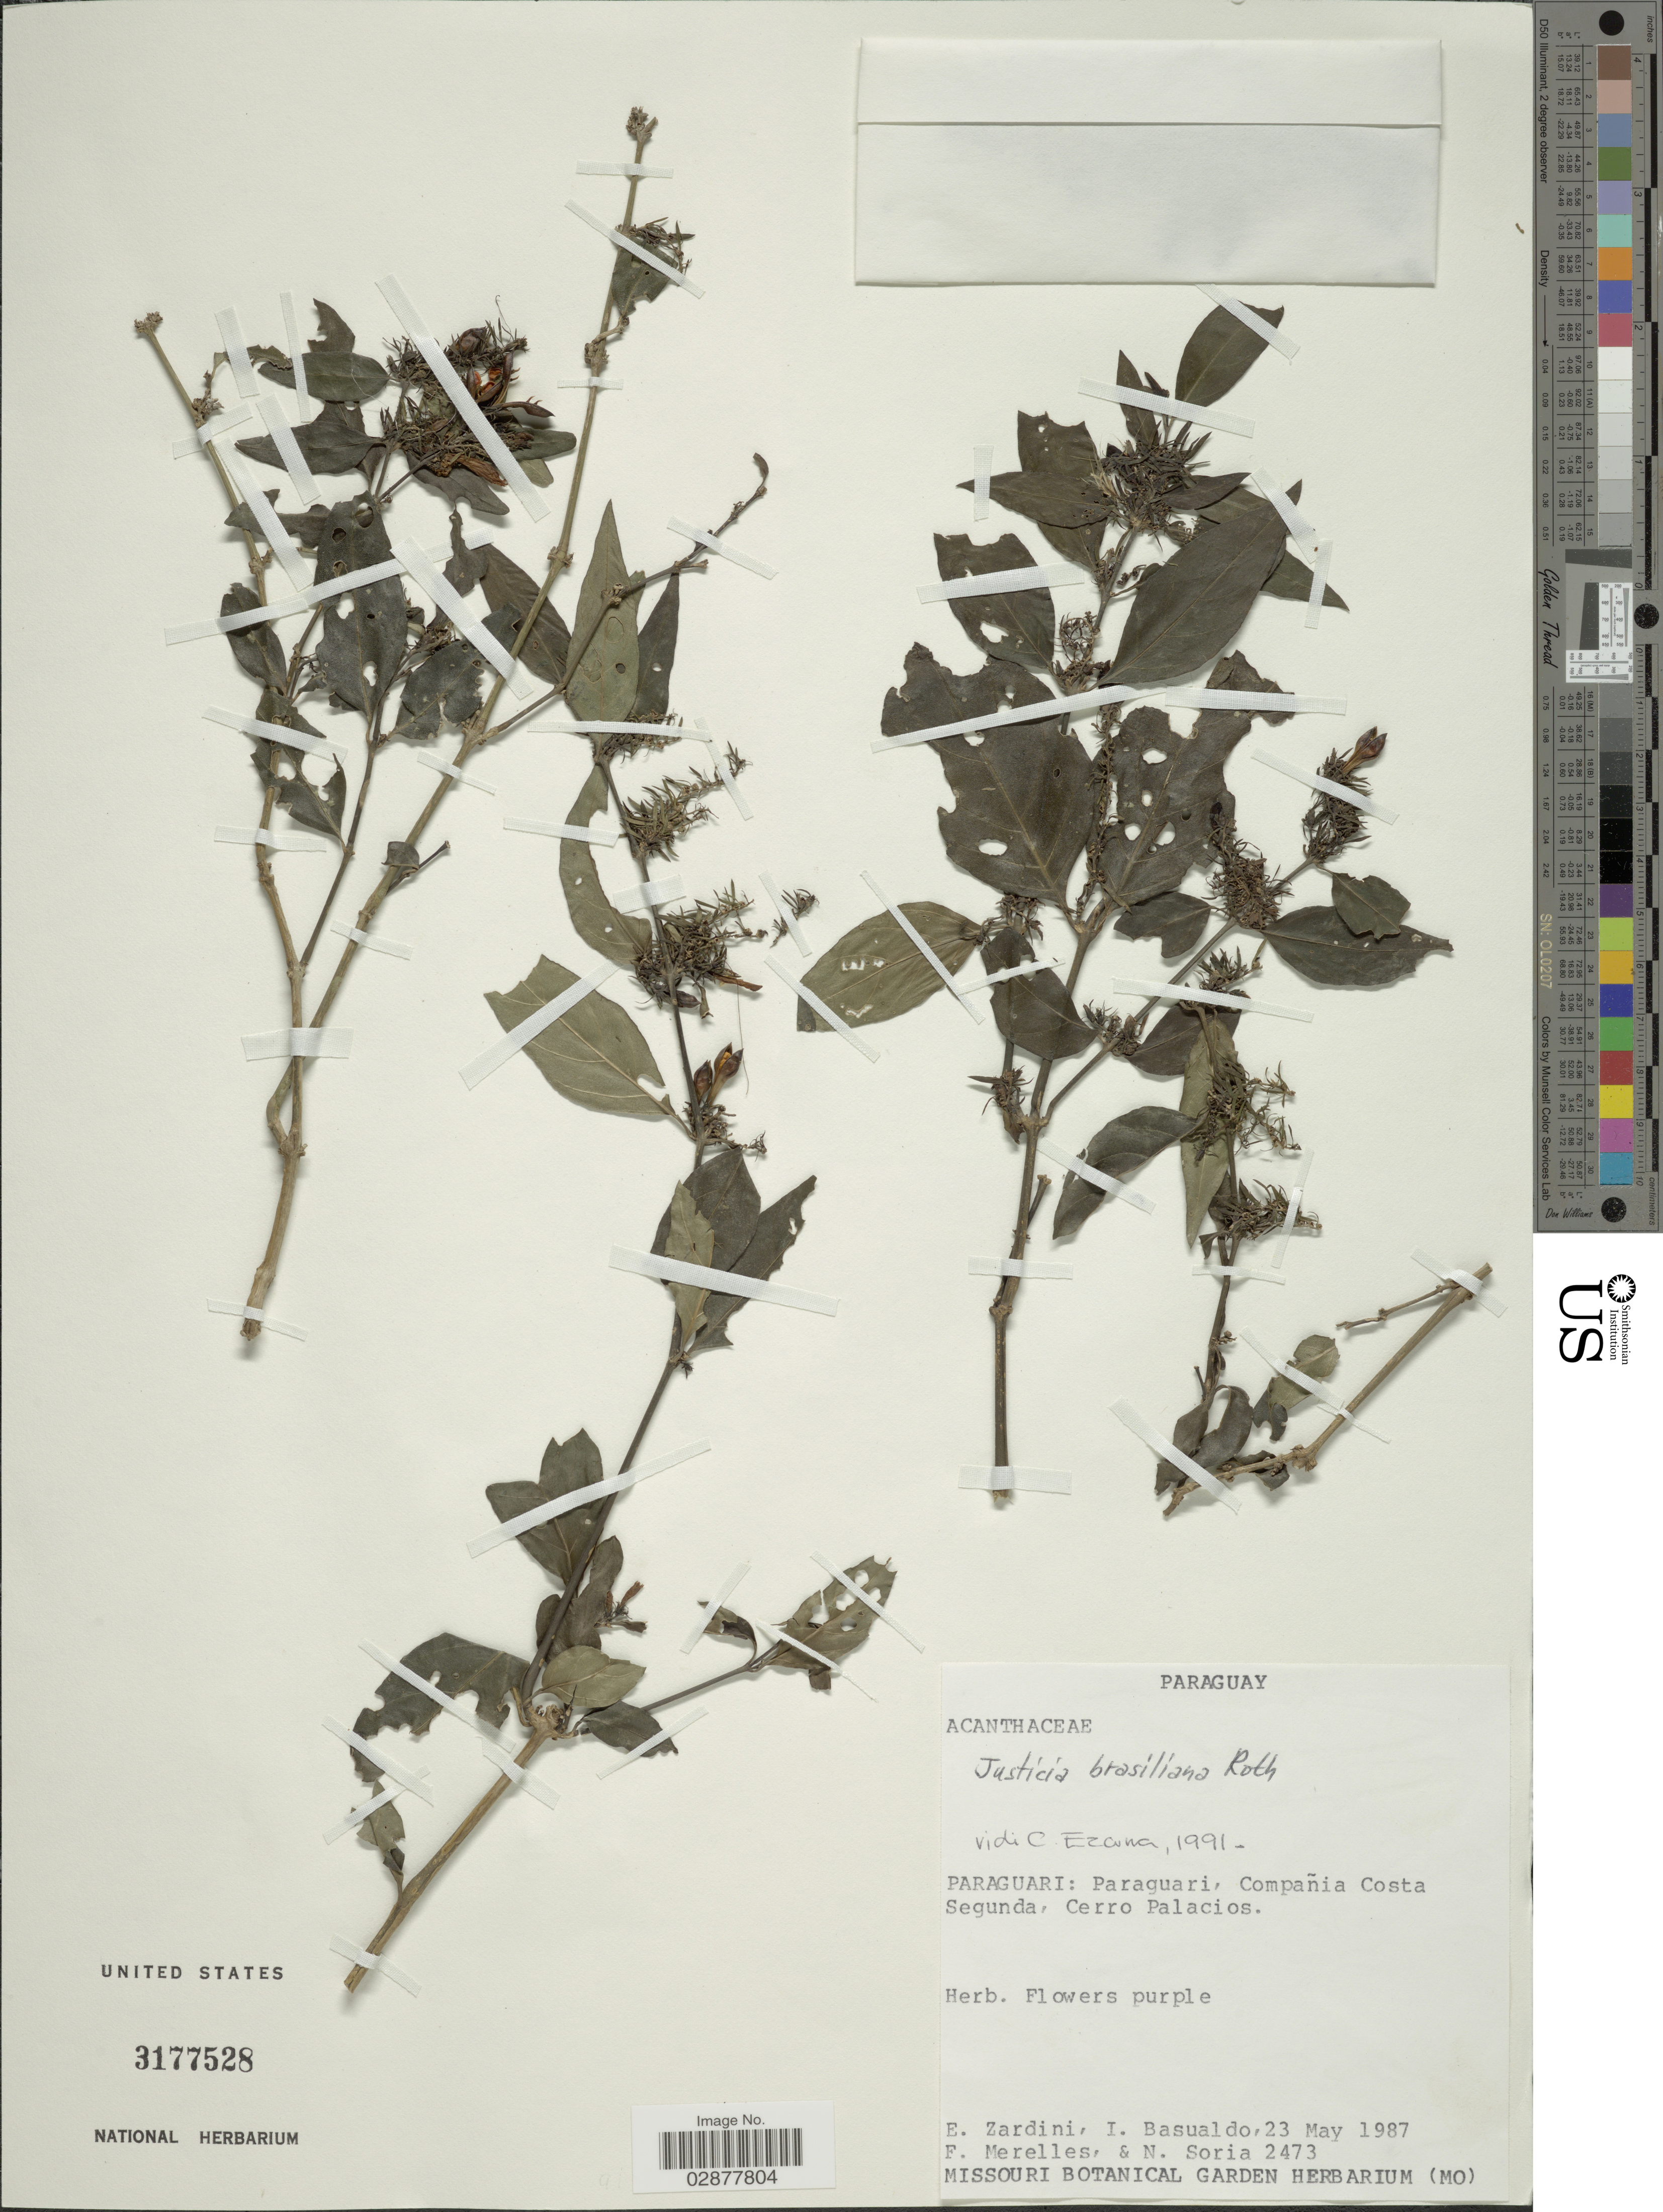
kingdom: Plantae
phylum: Tracheophyta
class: Magnoliopsida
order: Lamiales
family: Acanthaceae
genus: Justicia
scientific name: Justicia brasiliana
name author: Roth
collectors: E. Zardini, I. Basualdo, F. Merelles & N. Soria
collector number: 2473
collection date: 1987-05-23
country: Paraguay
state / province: Paraguari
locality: Paraguari, Compañia Costa Segunda, Cerro Palacios.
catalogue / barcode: US 3177528